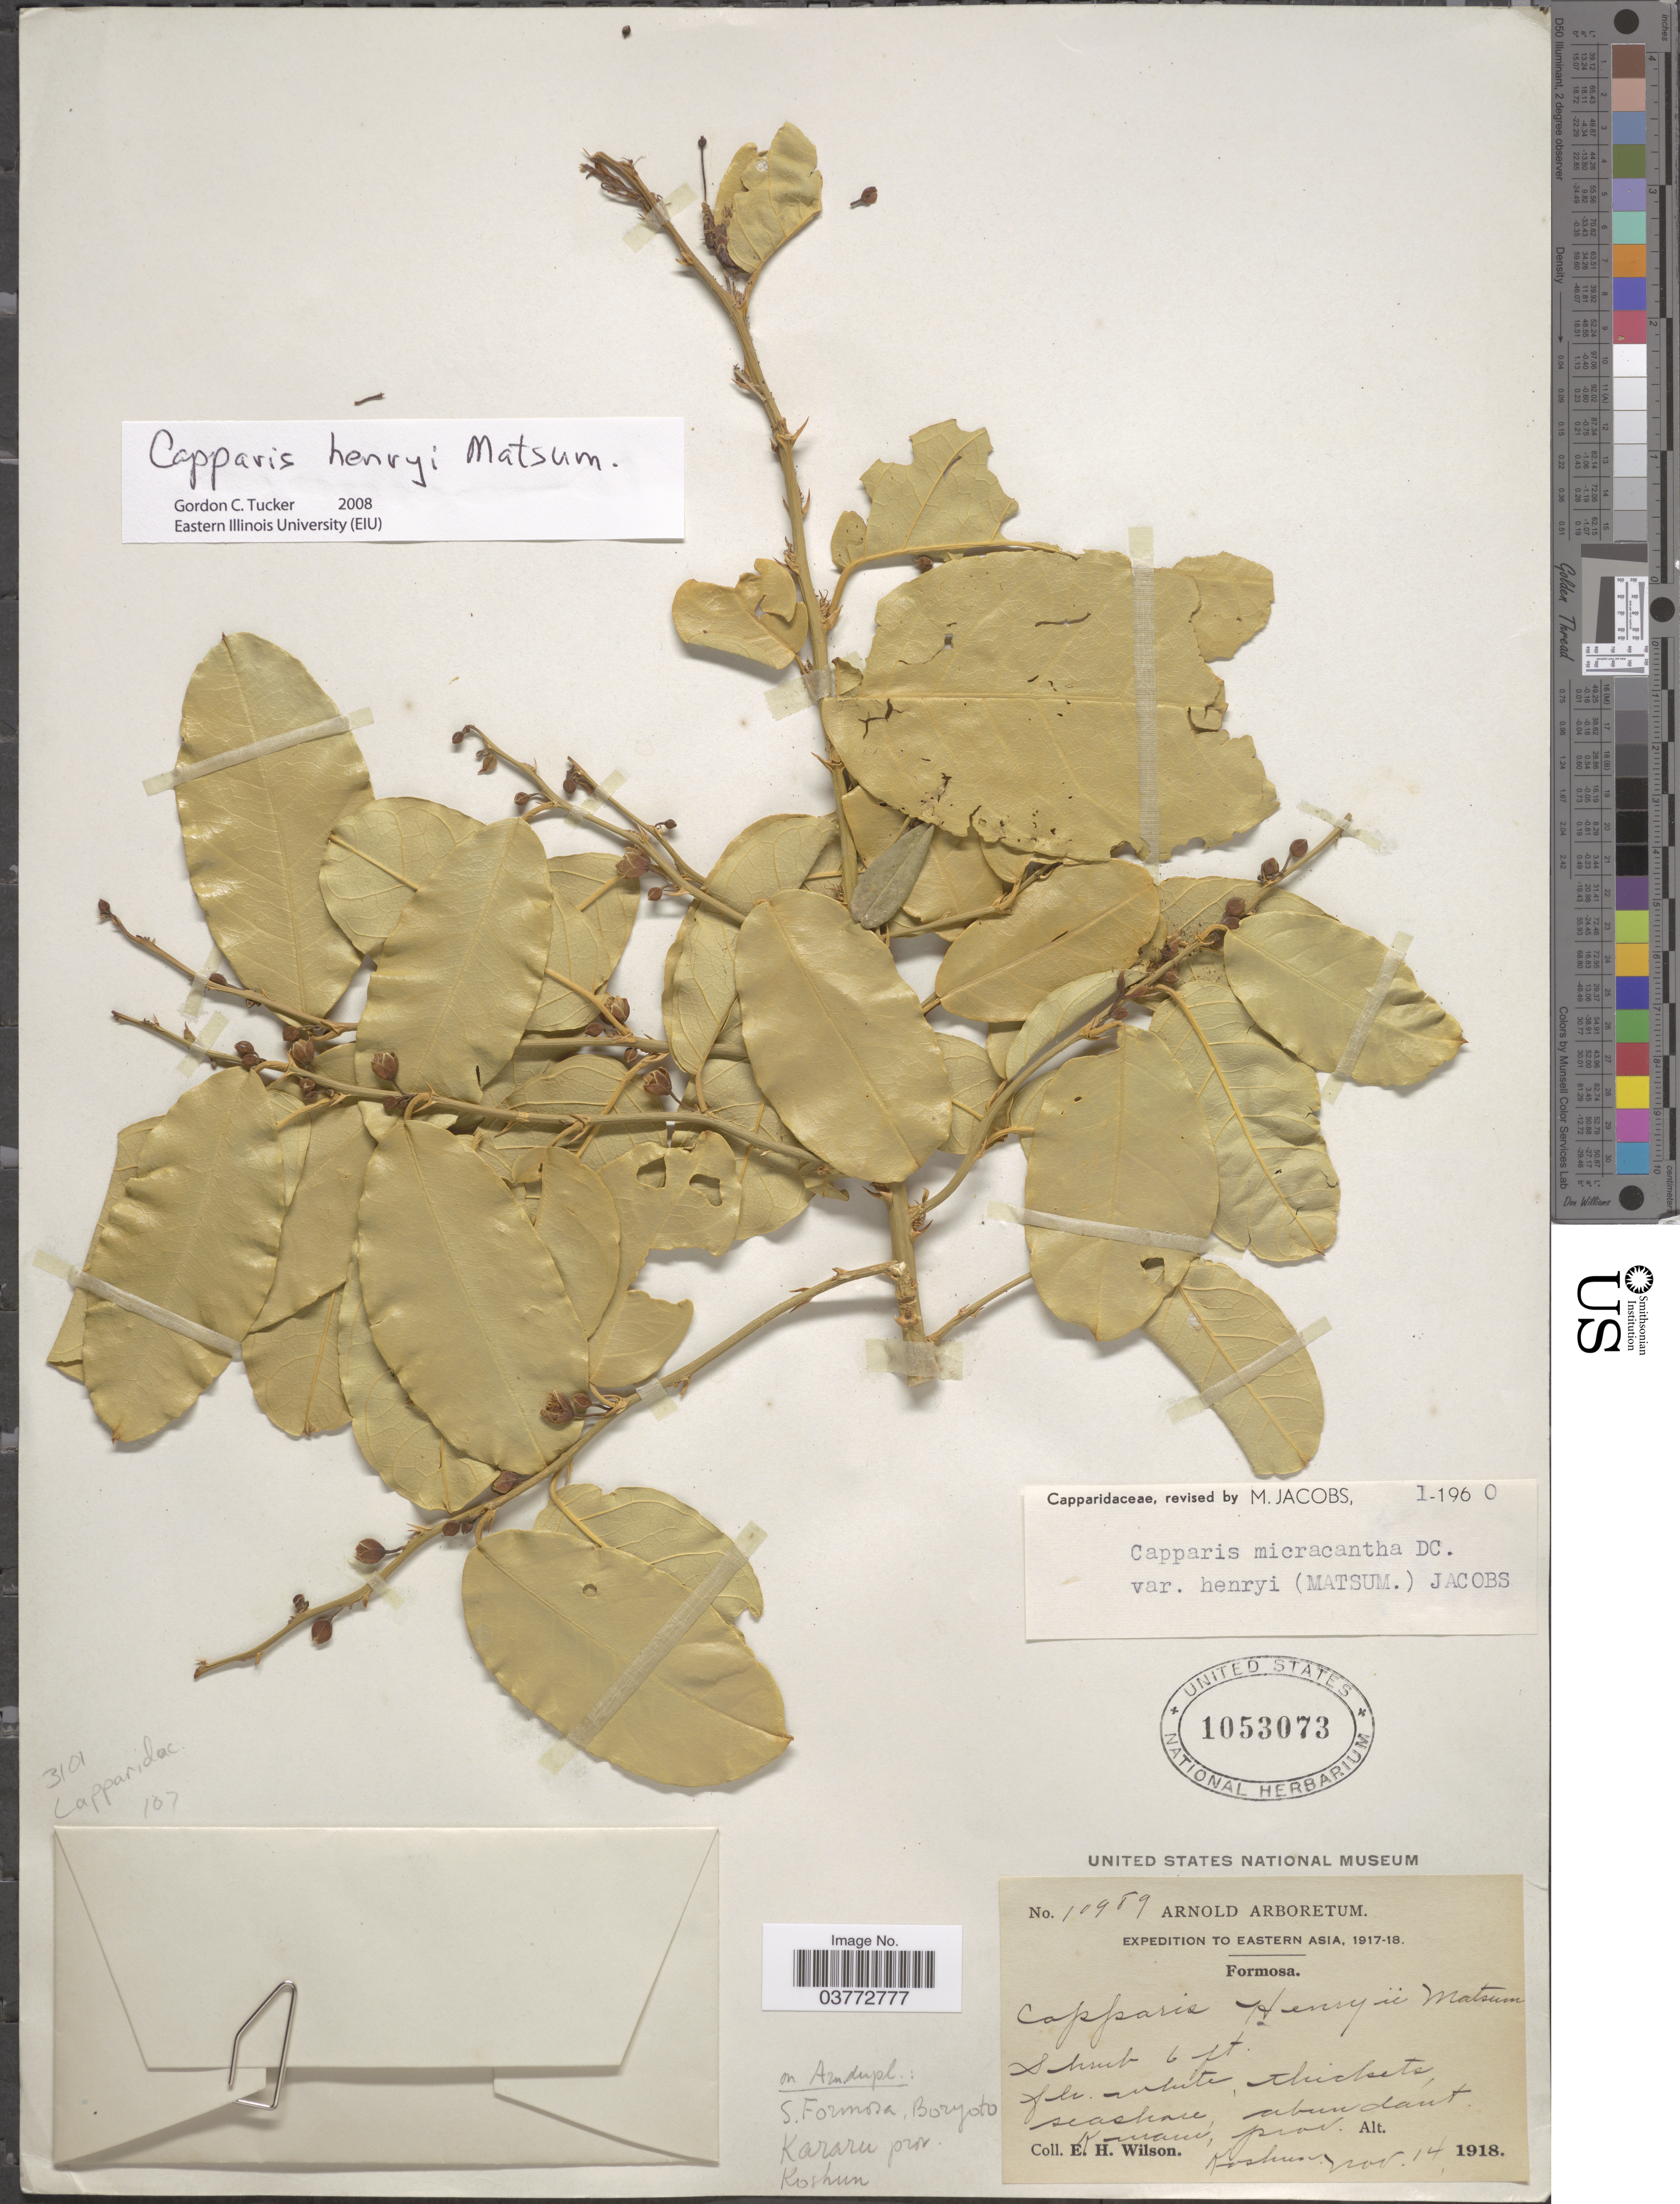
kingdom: Plantae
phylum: Tracheophyta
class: Magnoliopsida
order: Brassicales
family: Capparaceae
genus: Capparis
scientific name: Capparis henryi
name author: Matsum.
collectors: E. Wilson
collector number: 10989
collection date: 1918-11-14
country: Taiwan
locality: Eastern Asia. Formosa. Kararu, prov. Koshun.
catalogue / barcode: US 1053073